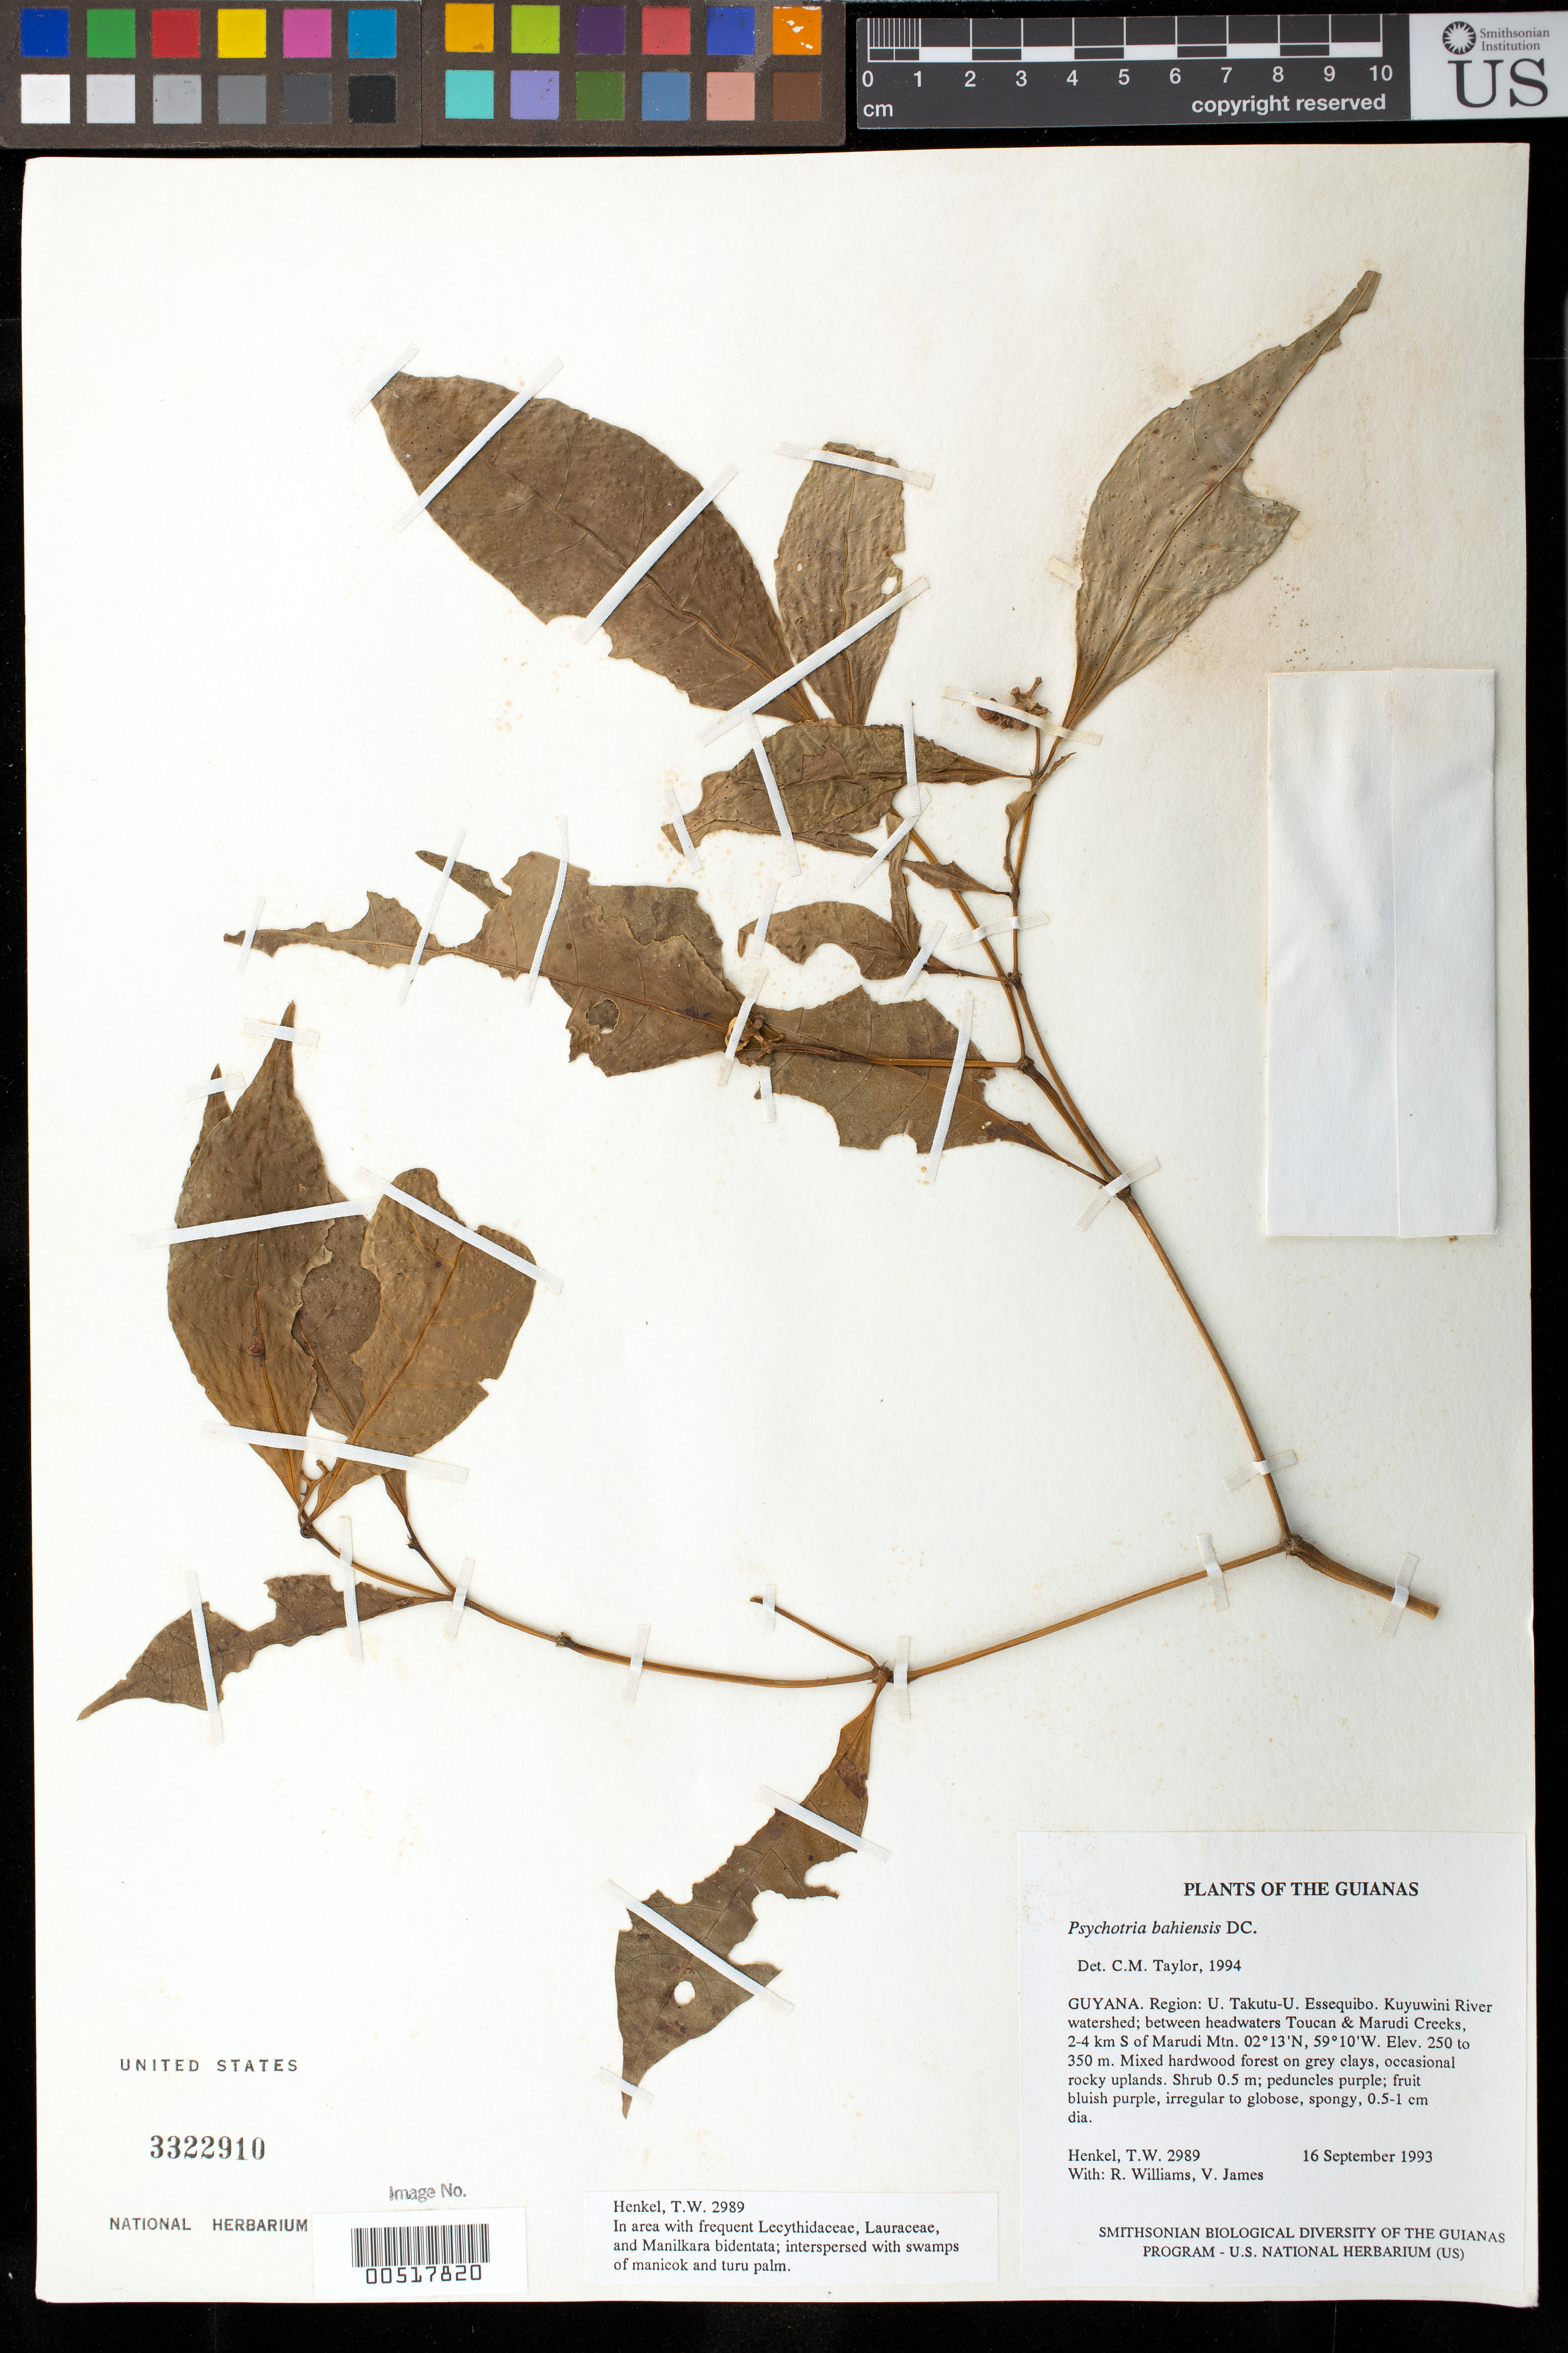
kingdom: Plantae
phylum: Tracheophyta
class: Magnoliopsida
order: Gentianales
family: Rubiaceae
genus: Psychotria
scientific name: Psychotria bahiensis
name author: DC.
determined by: Taylor, Charlotte M.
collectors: T. Henkel, R. Williams & V. James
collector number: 2989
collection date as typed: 16 September 1993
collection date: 1993-09-16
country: Guyana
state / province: U. Takutu-U. Essequibo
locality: Kuyuwini R watershed; between headwaters Toucan & Marudi Creeks, 2-4 km S of Marudi Mt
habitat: Mixed hardwood forest on grey clays, occasional rocky uplands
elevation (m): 250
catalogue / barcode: US 3322910